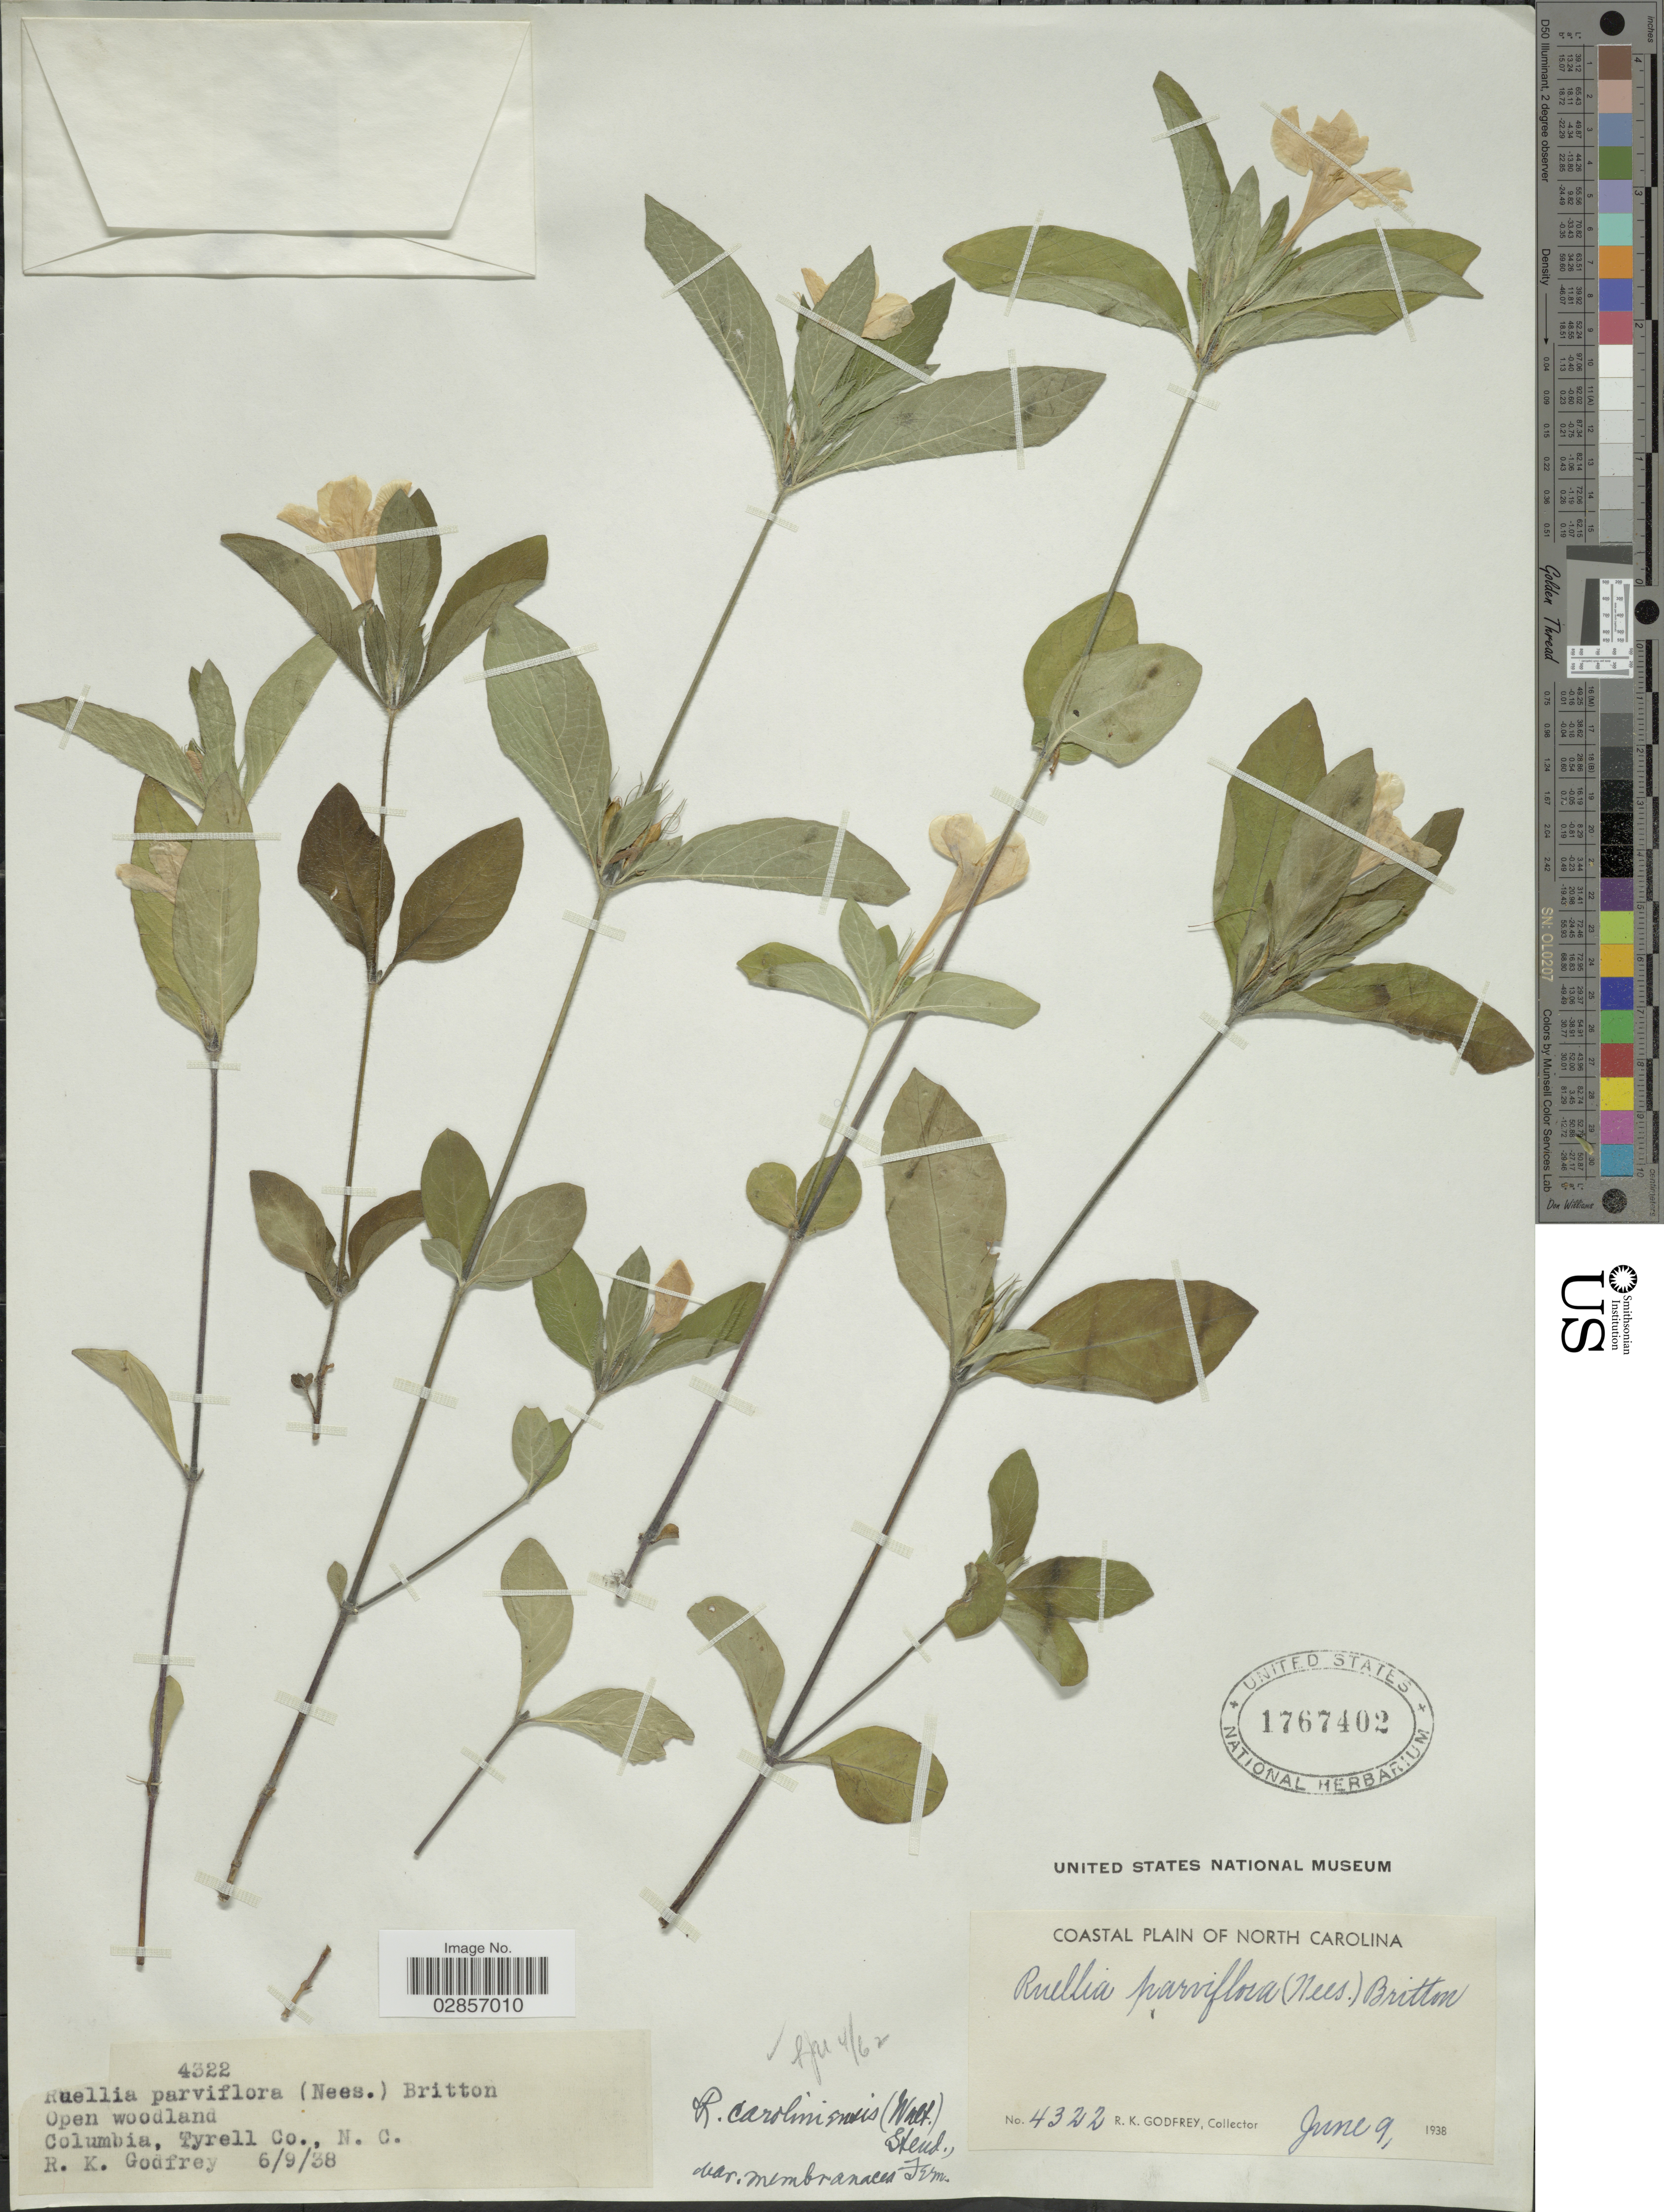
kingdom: Plantae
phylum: Tracheophyta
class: Magnoliopsida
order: Lamiales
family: Acanthaceae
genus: Ruellia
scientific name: Ruellia caroliniensis var. membranacea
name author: Fernald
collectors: R. K. Godfrey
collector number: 4322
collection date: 1938-06-09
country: United States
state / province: North Carolina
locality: Coastal Plain of North Carolina. Columbia, Tyrell Co.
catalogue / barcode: US 1767402